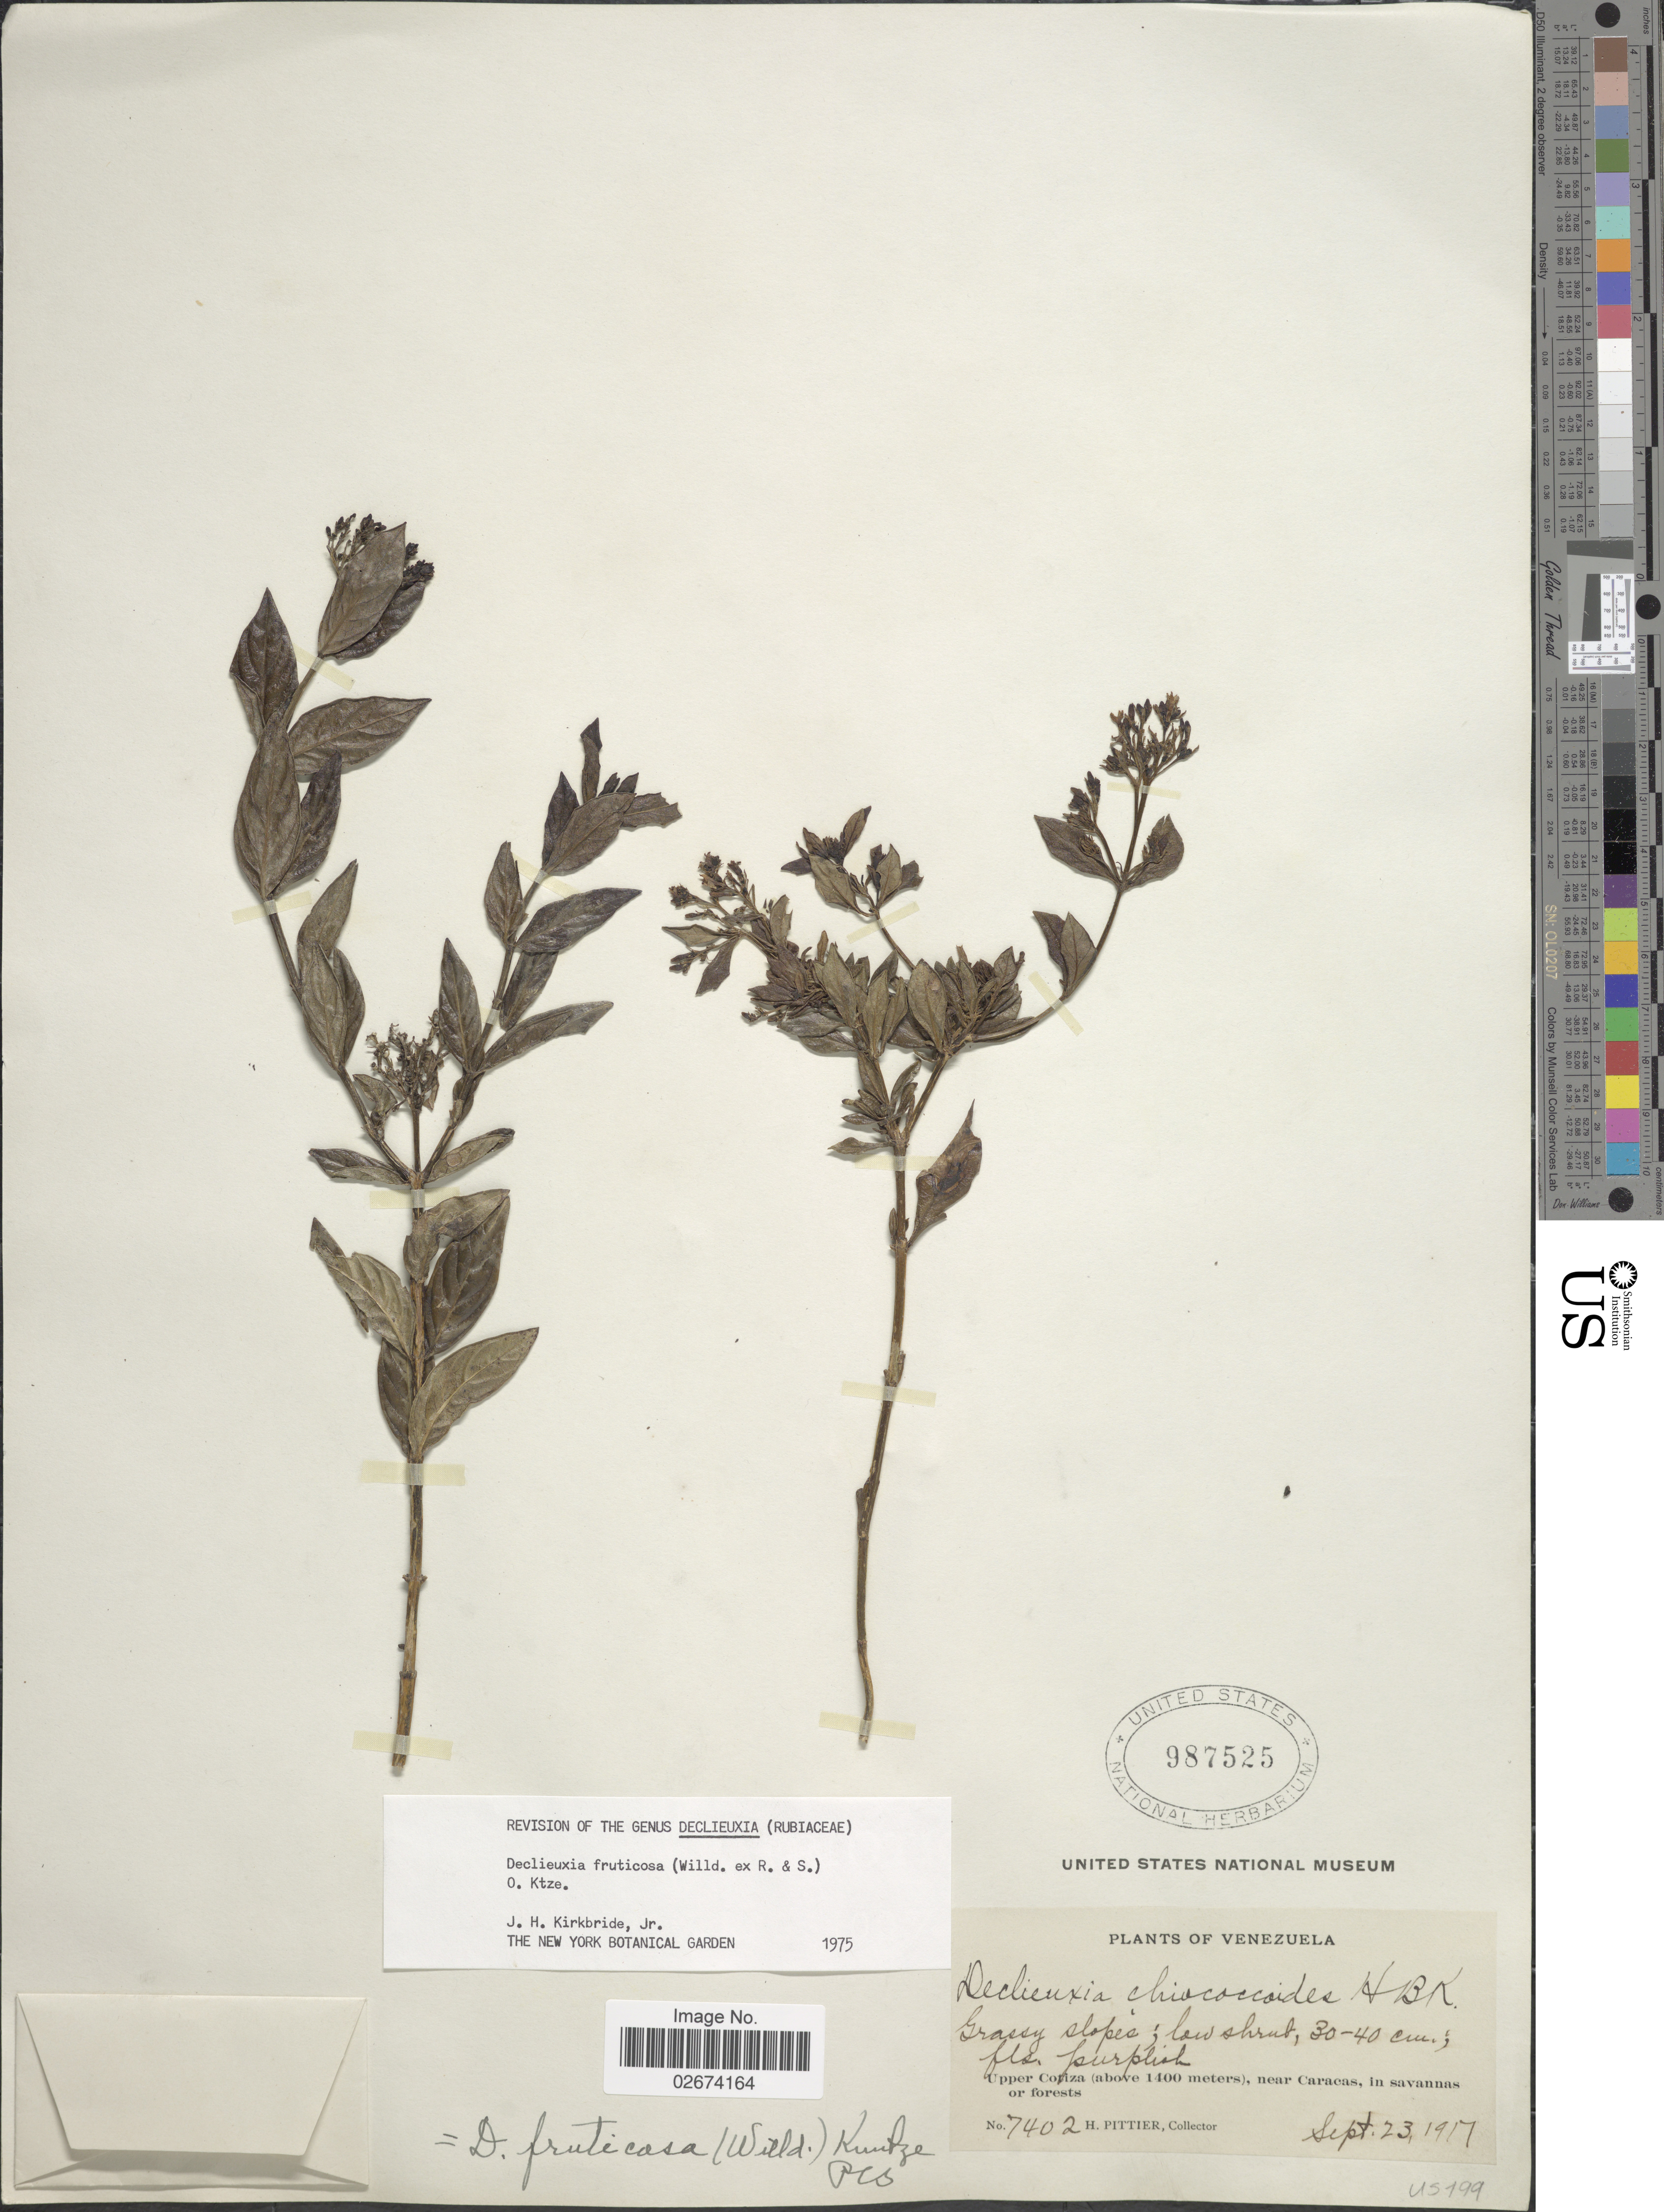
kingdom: Plantae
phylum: Tracheophyta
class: Magnoliopsida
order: Gentianales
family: Rubiaceae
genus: Declieuxia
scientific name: Declieuxia fruticosa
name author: (Willd. ex Roem. & Schult.) Kuntze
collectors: H. F. Pittier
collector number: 7402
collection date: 1917-09-23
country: Venezuela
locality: Grassy slopes; Upper Cotiza, near Caracas, in savannas or forests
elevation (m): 1400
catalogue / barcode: US 987525